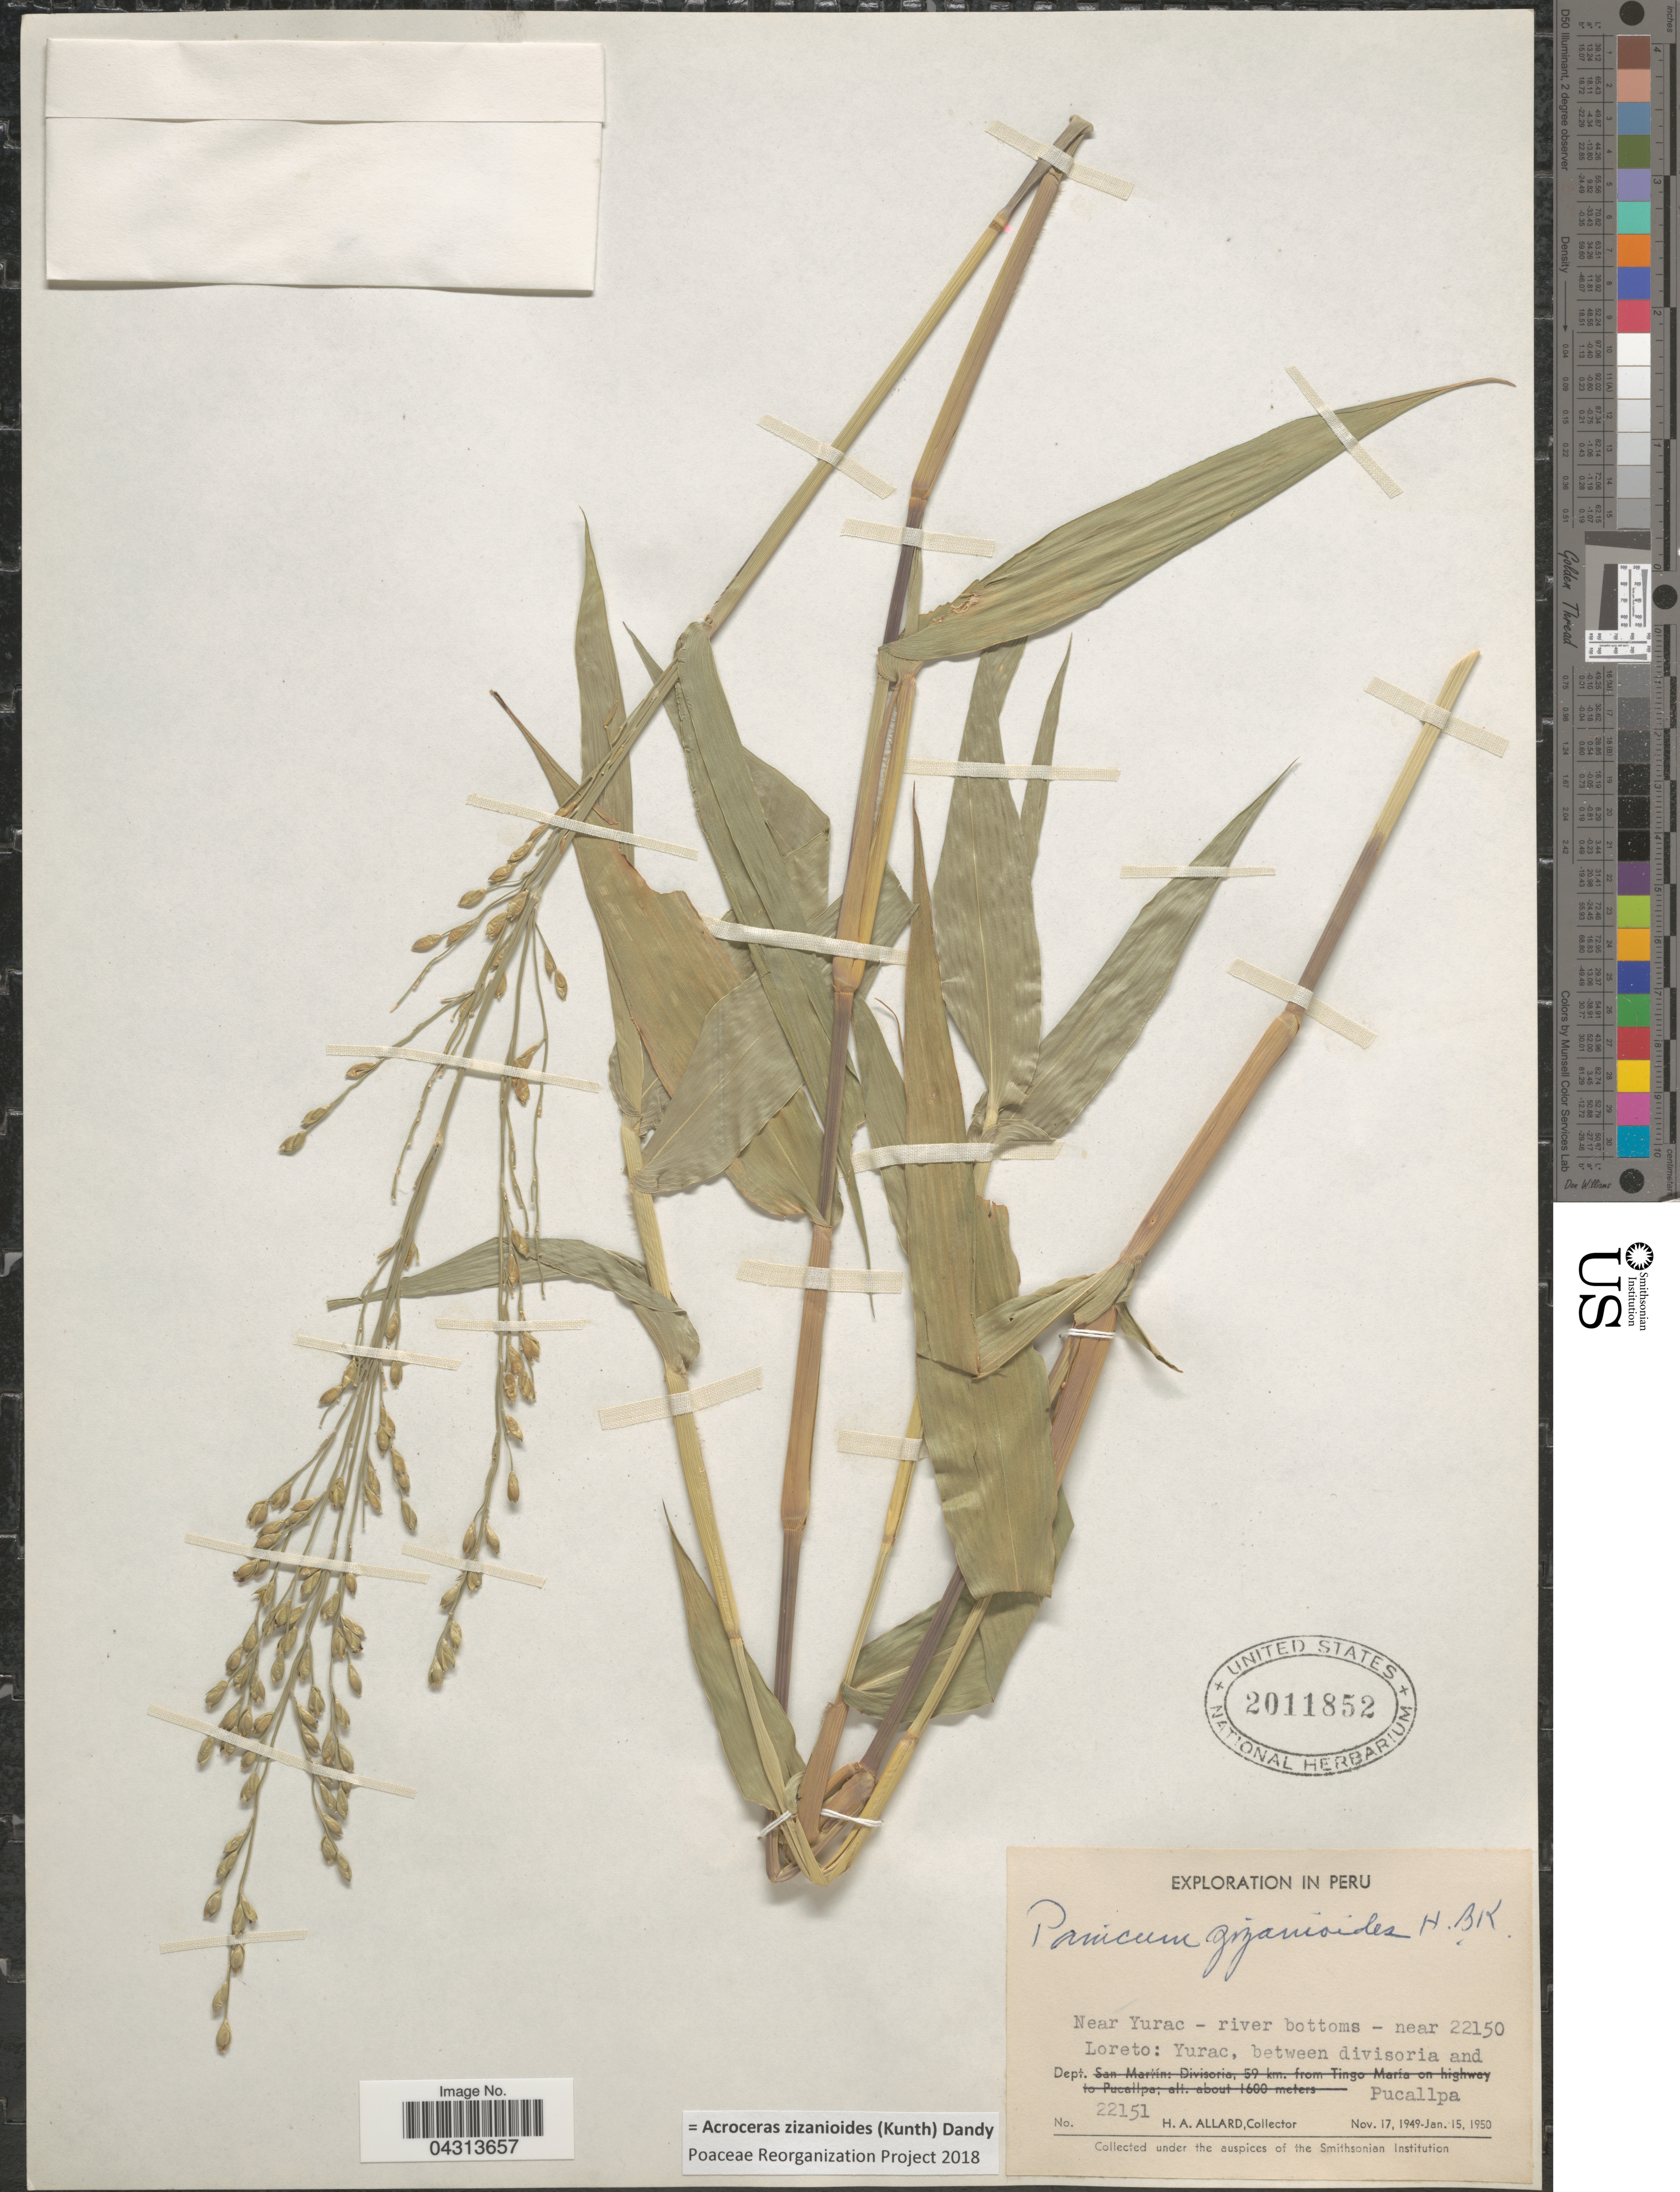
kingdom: Plantae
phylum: Tracheophyta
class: Liliopsida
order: Poales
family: Poaceae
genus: Acroceras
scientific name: Acroceras zizanioides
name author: (Kunth) Dandy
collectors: H. A. Allard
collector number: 22151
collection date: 1949-11-17/1950-01-15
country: Peru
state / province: Loreto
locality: Exploration in Peru. Near Yurac - river bottoms - near 22150. Yurac, between divisoria and Dept. Pucallpa.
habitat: near river bottoms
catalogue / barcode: US 2011852